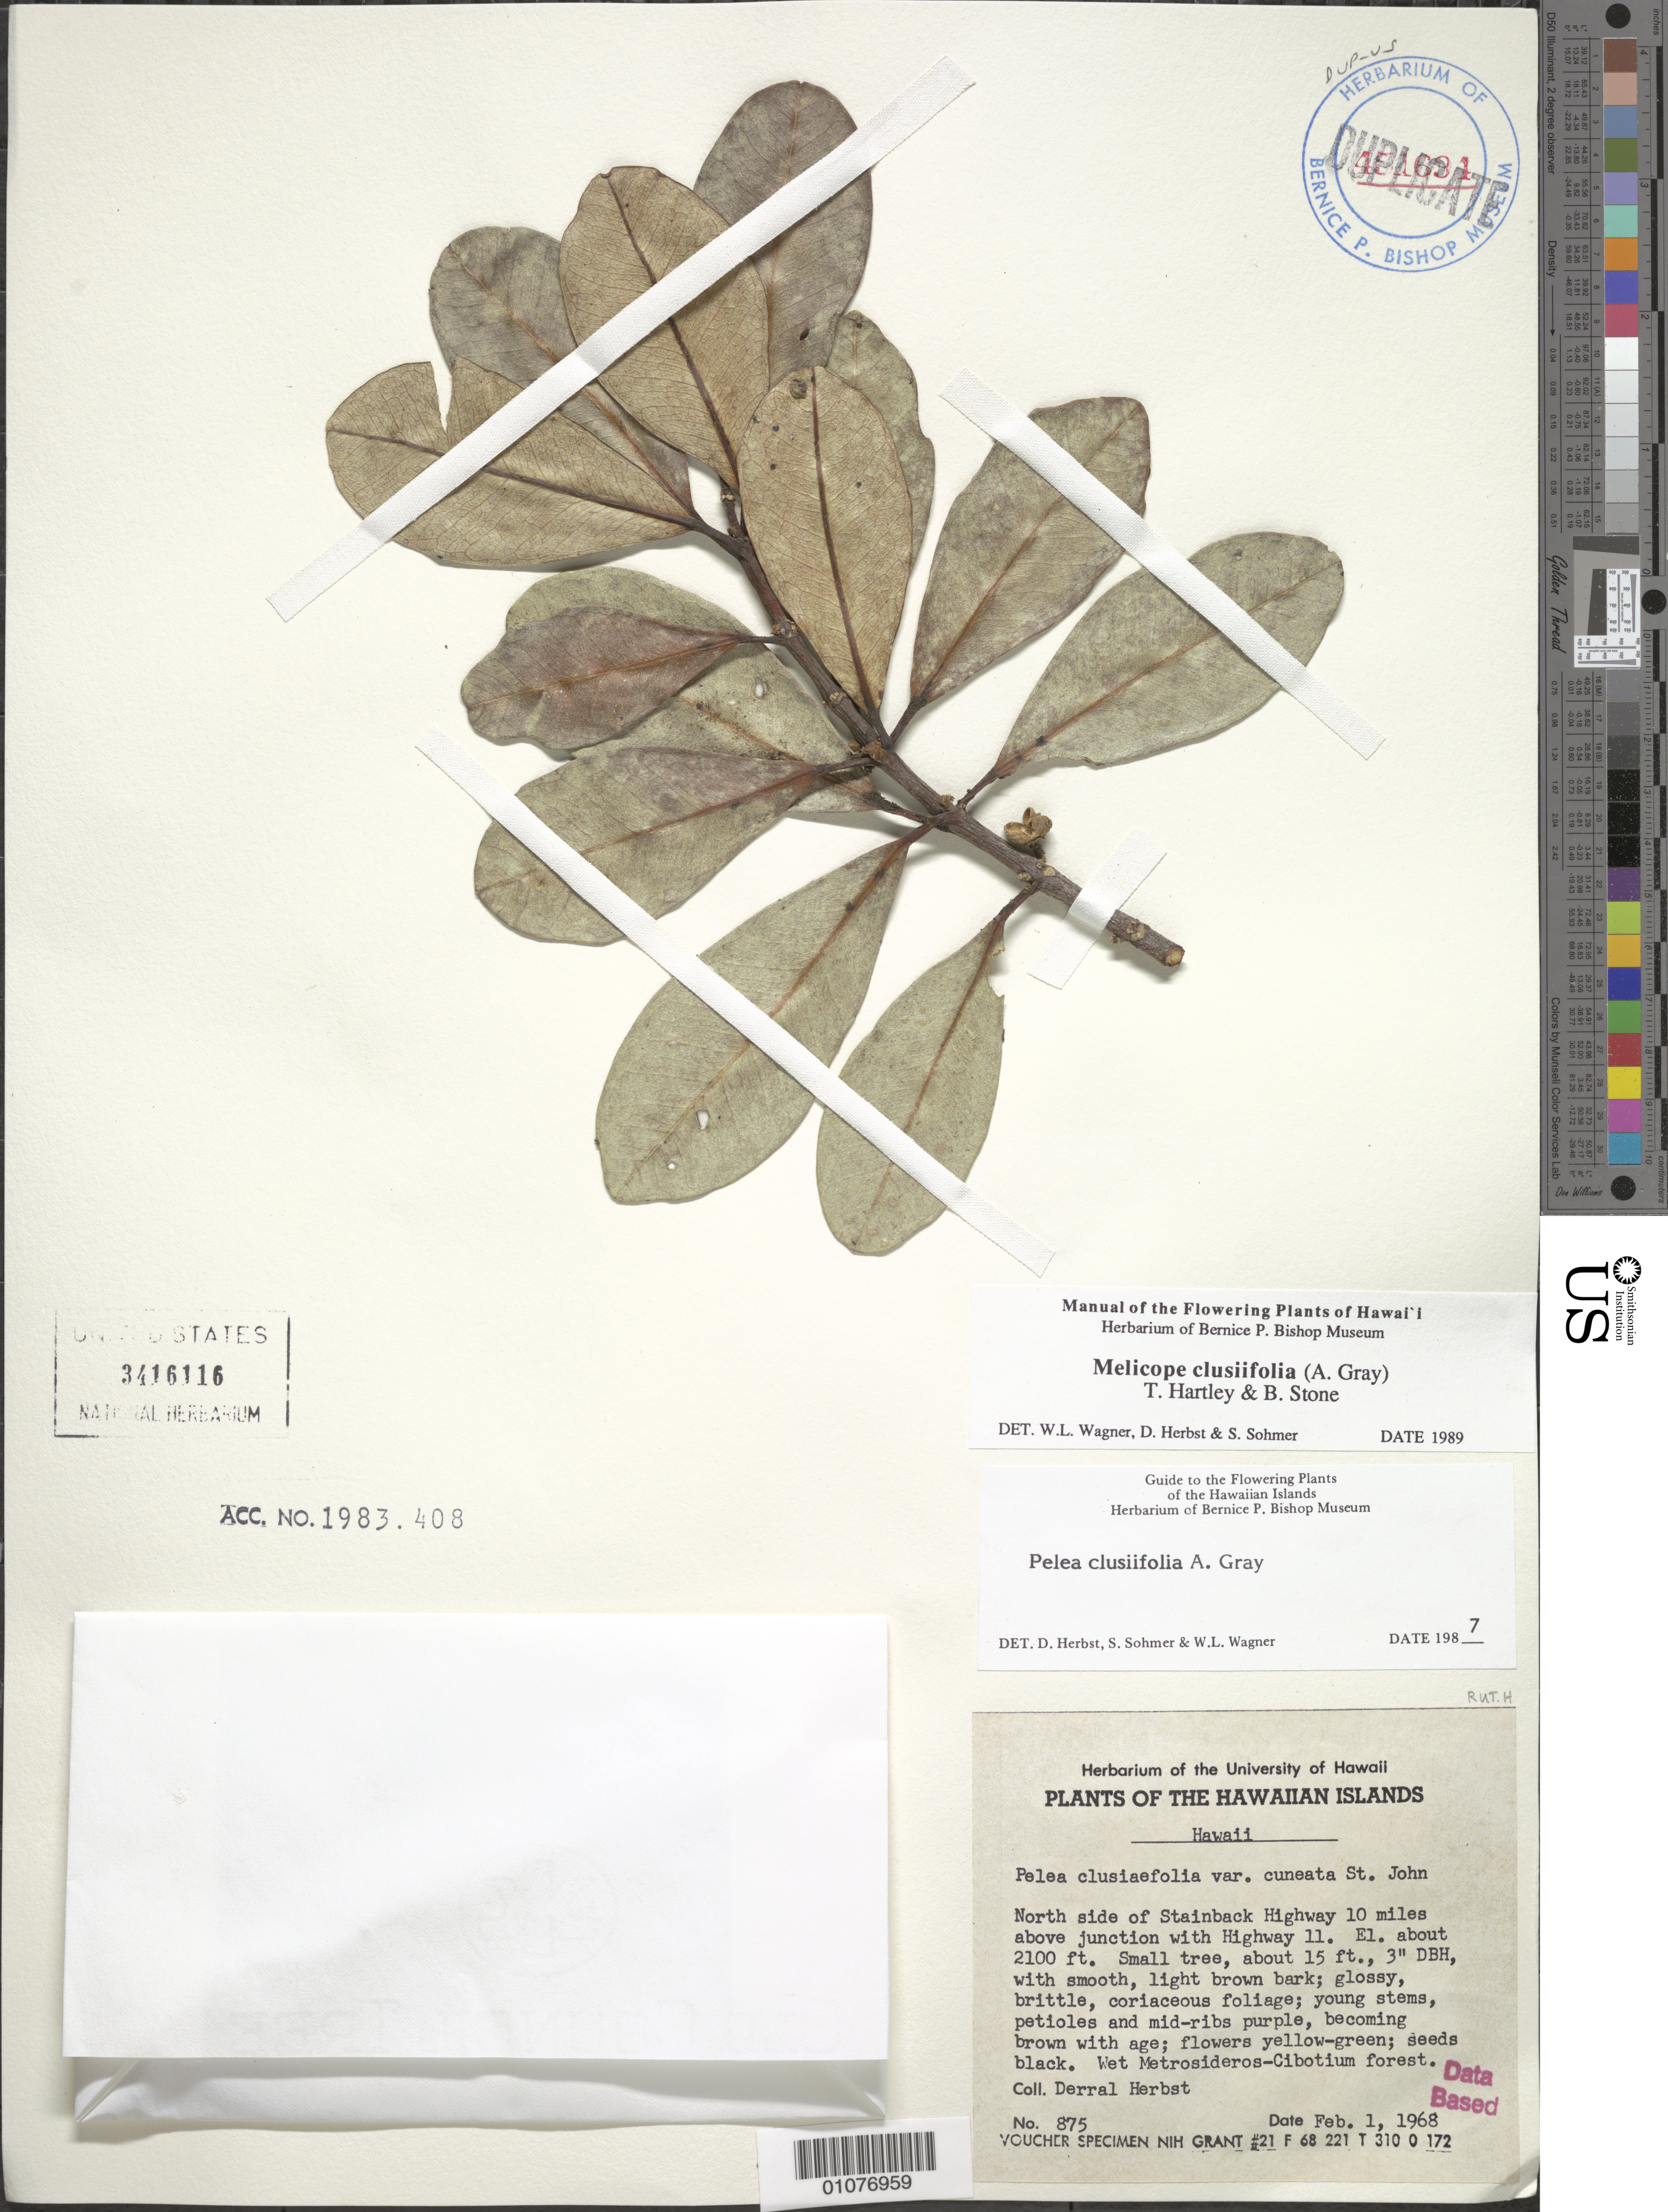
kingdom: Plantae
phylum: Tracheophyta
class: Magnoliopsida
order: Sapindales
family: Rutaceae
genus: Melicope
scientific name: Melicope clusiifolia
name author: (A. Gray) T.G. Hartley & B.C. Stone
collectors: D. R. Herbst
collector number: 875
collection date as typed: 1 Feb 1968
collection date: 1968-02-01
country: United States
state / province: Hawaii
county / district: Hawaii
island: Hawaii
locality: N side of Stainback Hwy. 10 mi above junction with Hwy. 11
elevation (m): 640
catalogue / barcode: US 3416116